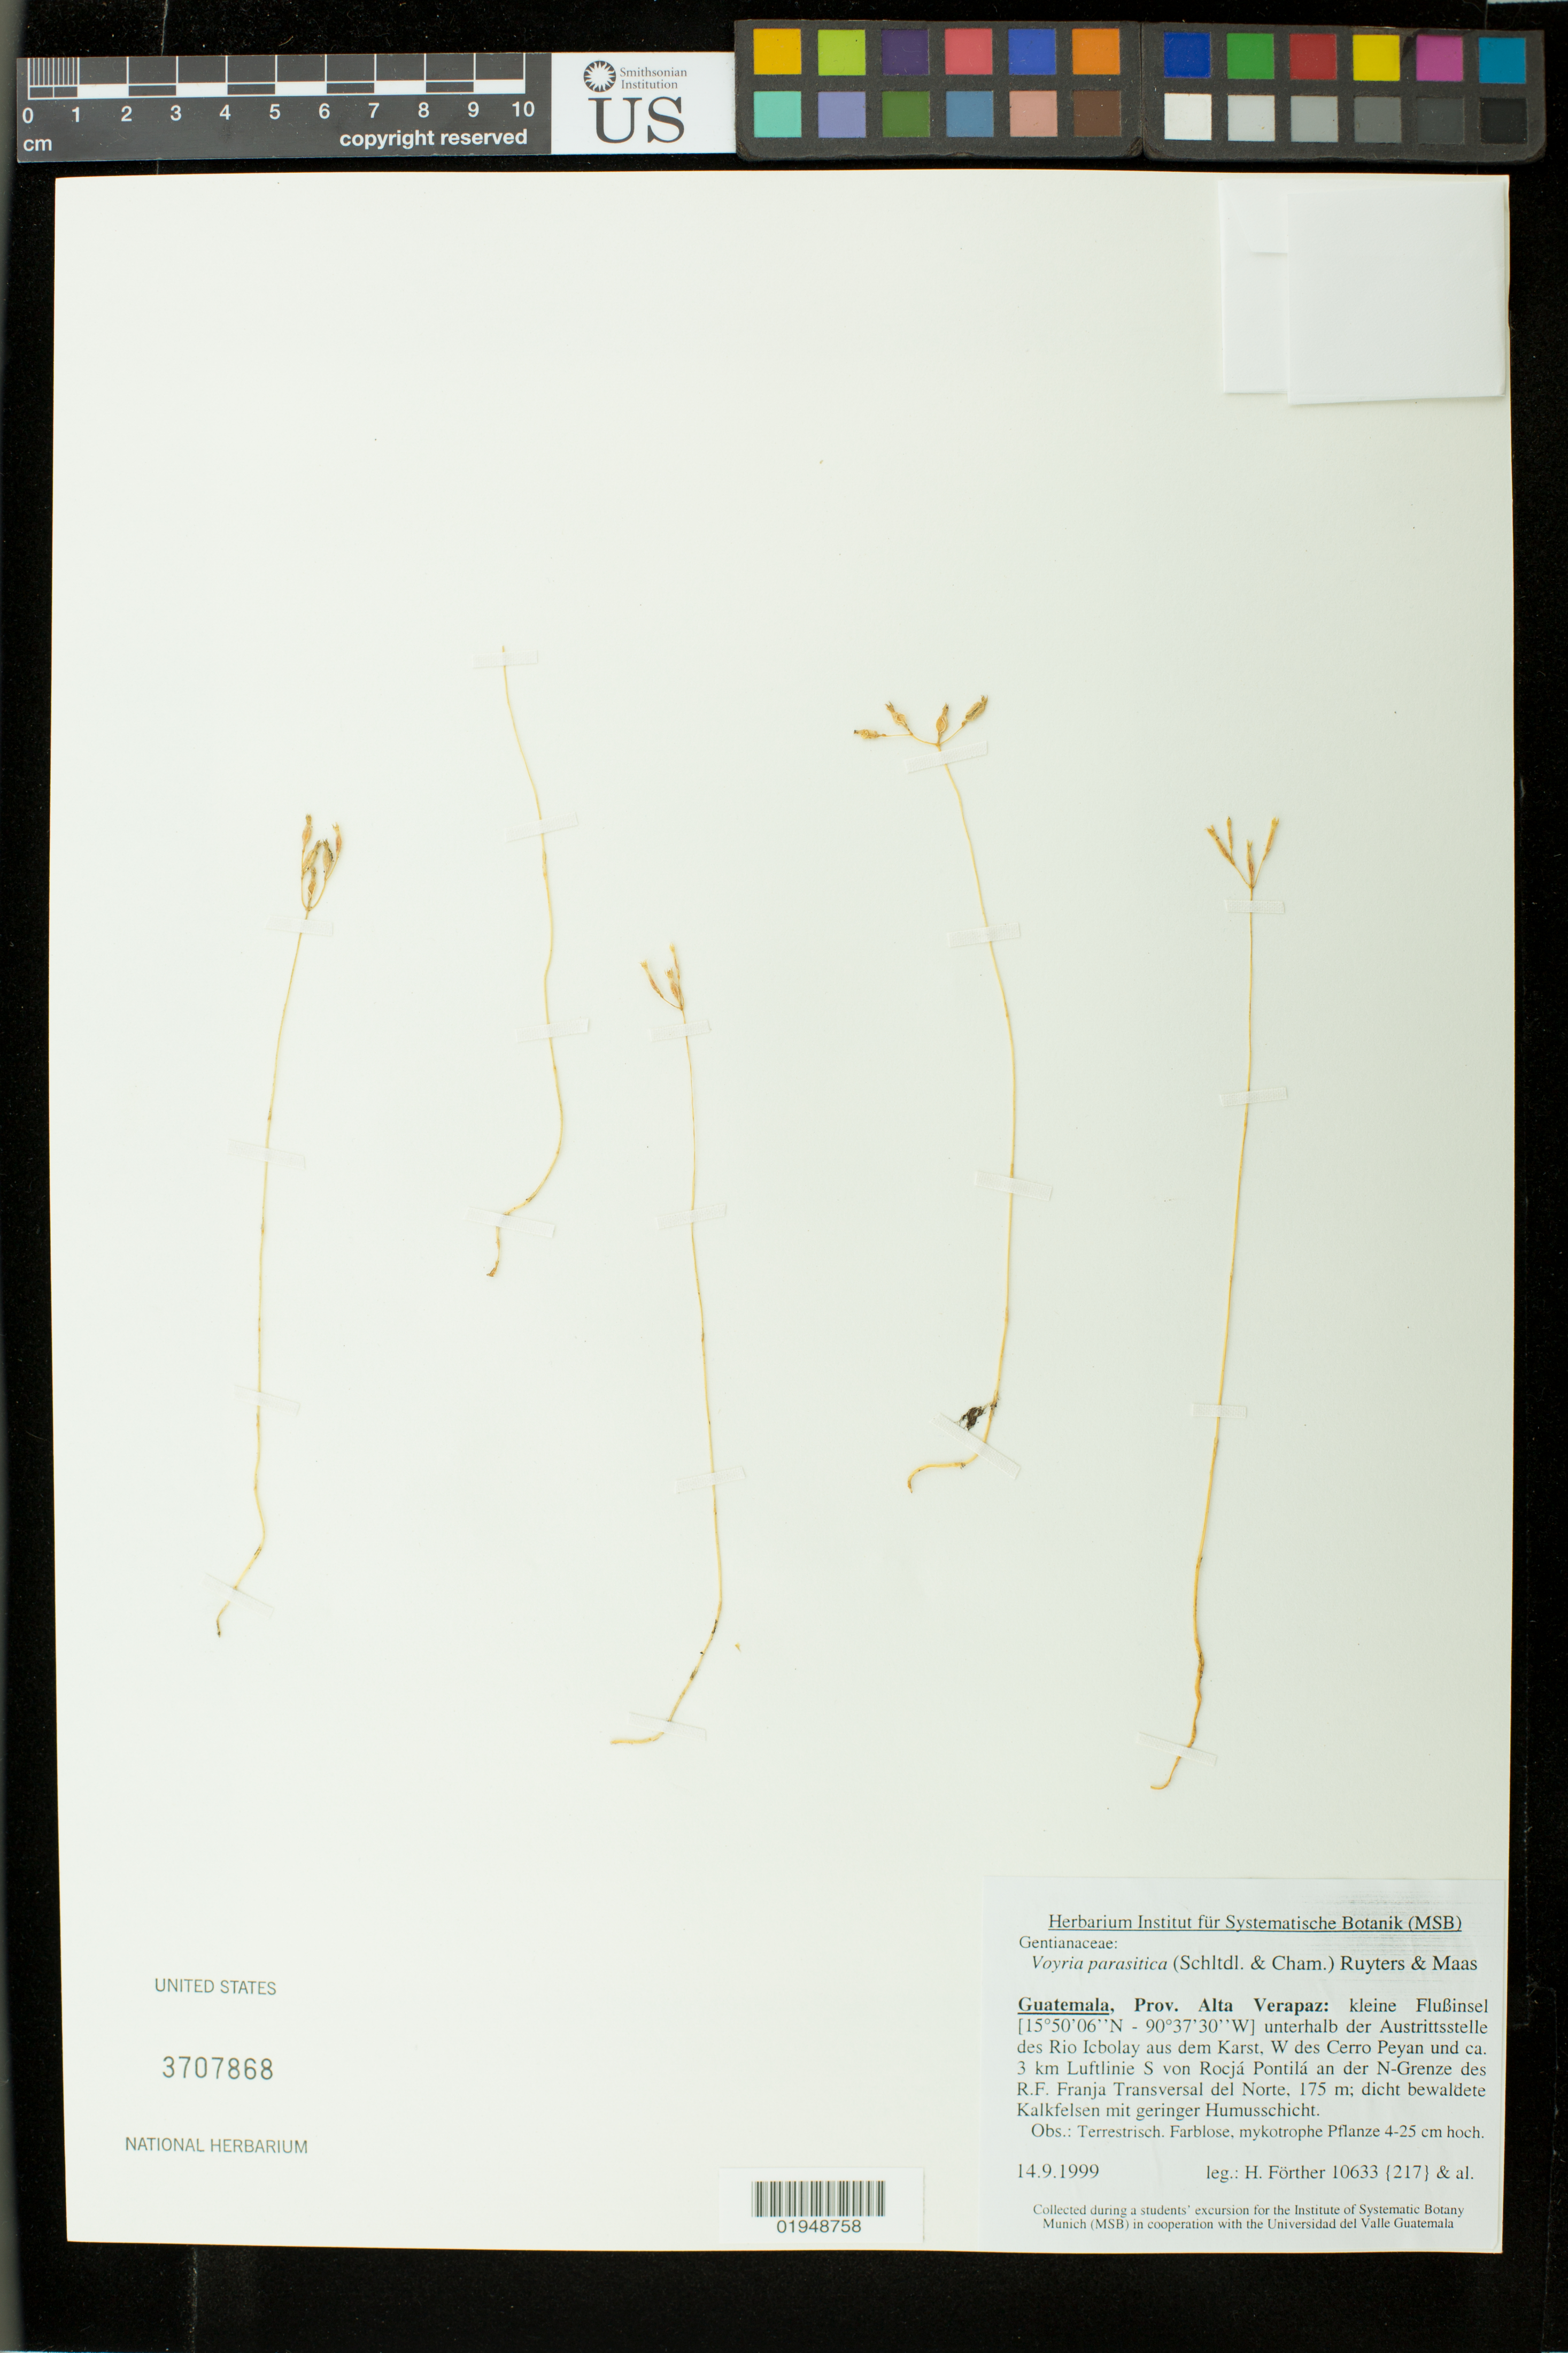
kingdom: Plantae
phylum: Tracheophyta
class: Magnoliopsida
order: Gentianales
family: Gentianaceae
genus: Voyria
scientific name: Voyria parasitica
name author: (Schltdl. & Cham.) Ruyters & Maas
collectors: H. Fôrther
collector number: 10633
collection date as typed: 14.9.1999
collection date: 1999-09-14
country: Guatemala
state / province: Alta Verapaz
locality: Kleine Flussinsel unterhalb der Austrittsstelle des Rio Icbolay dem Karst, W des Cerro Peyan und ca. 3 km Luftlinie S von Rocja Pontila an der N-Grenze des R.F. Franja Transversal del Norte, 175 m.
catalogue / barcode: US 3707868